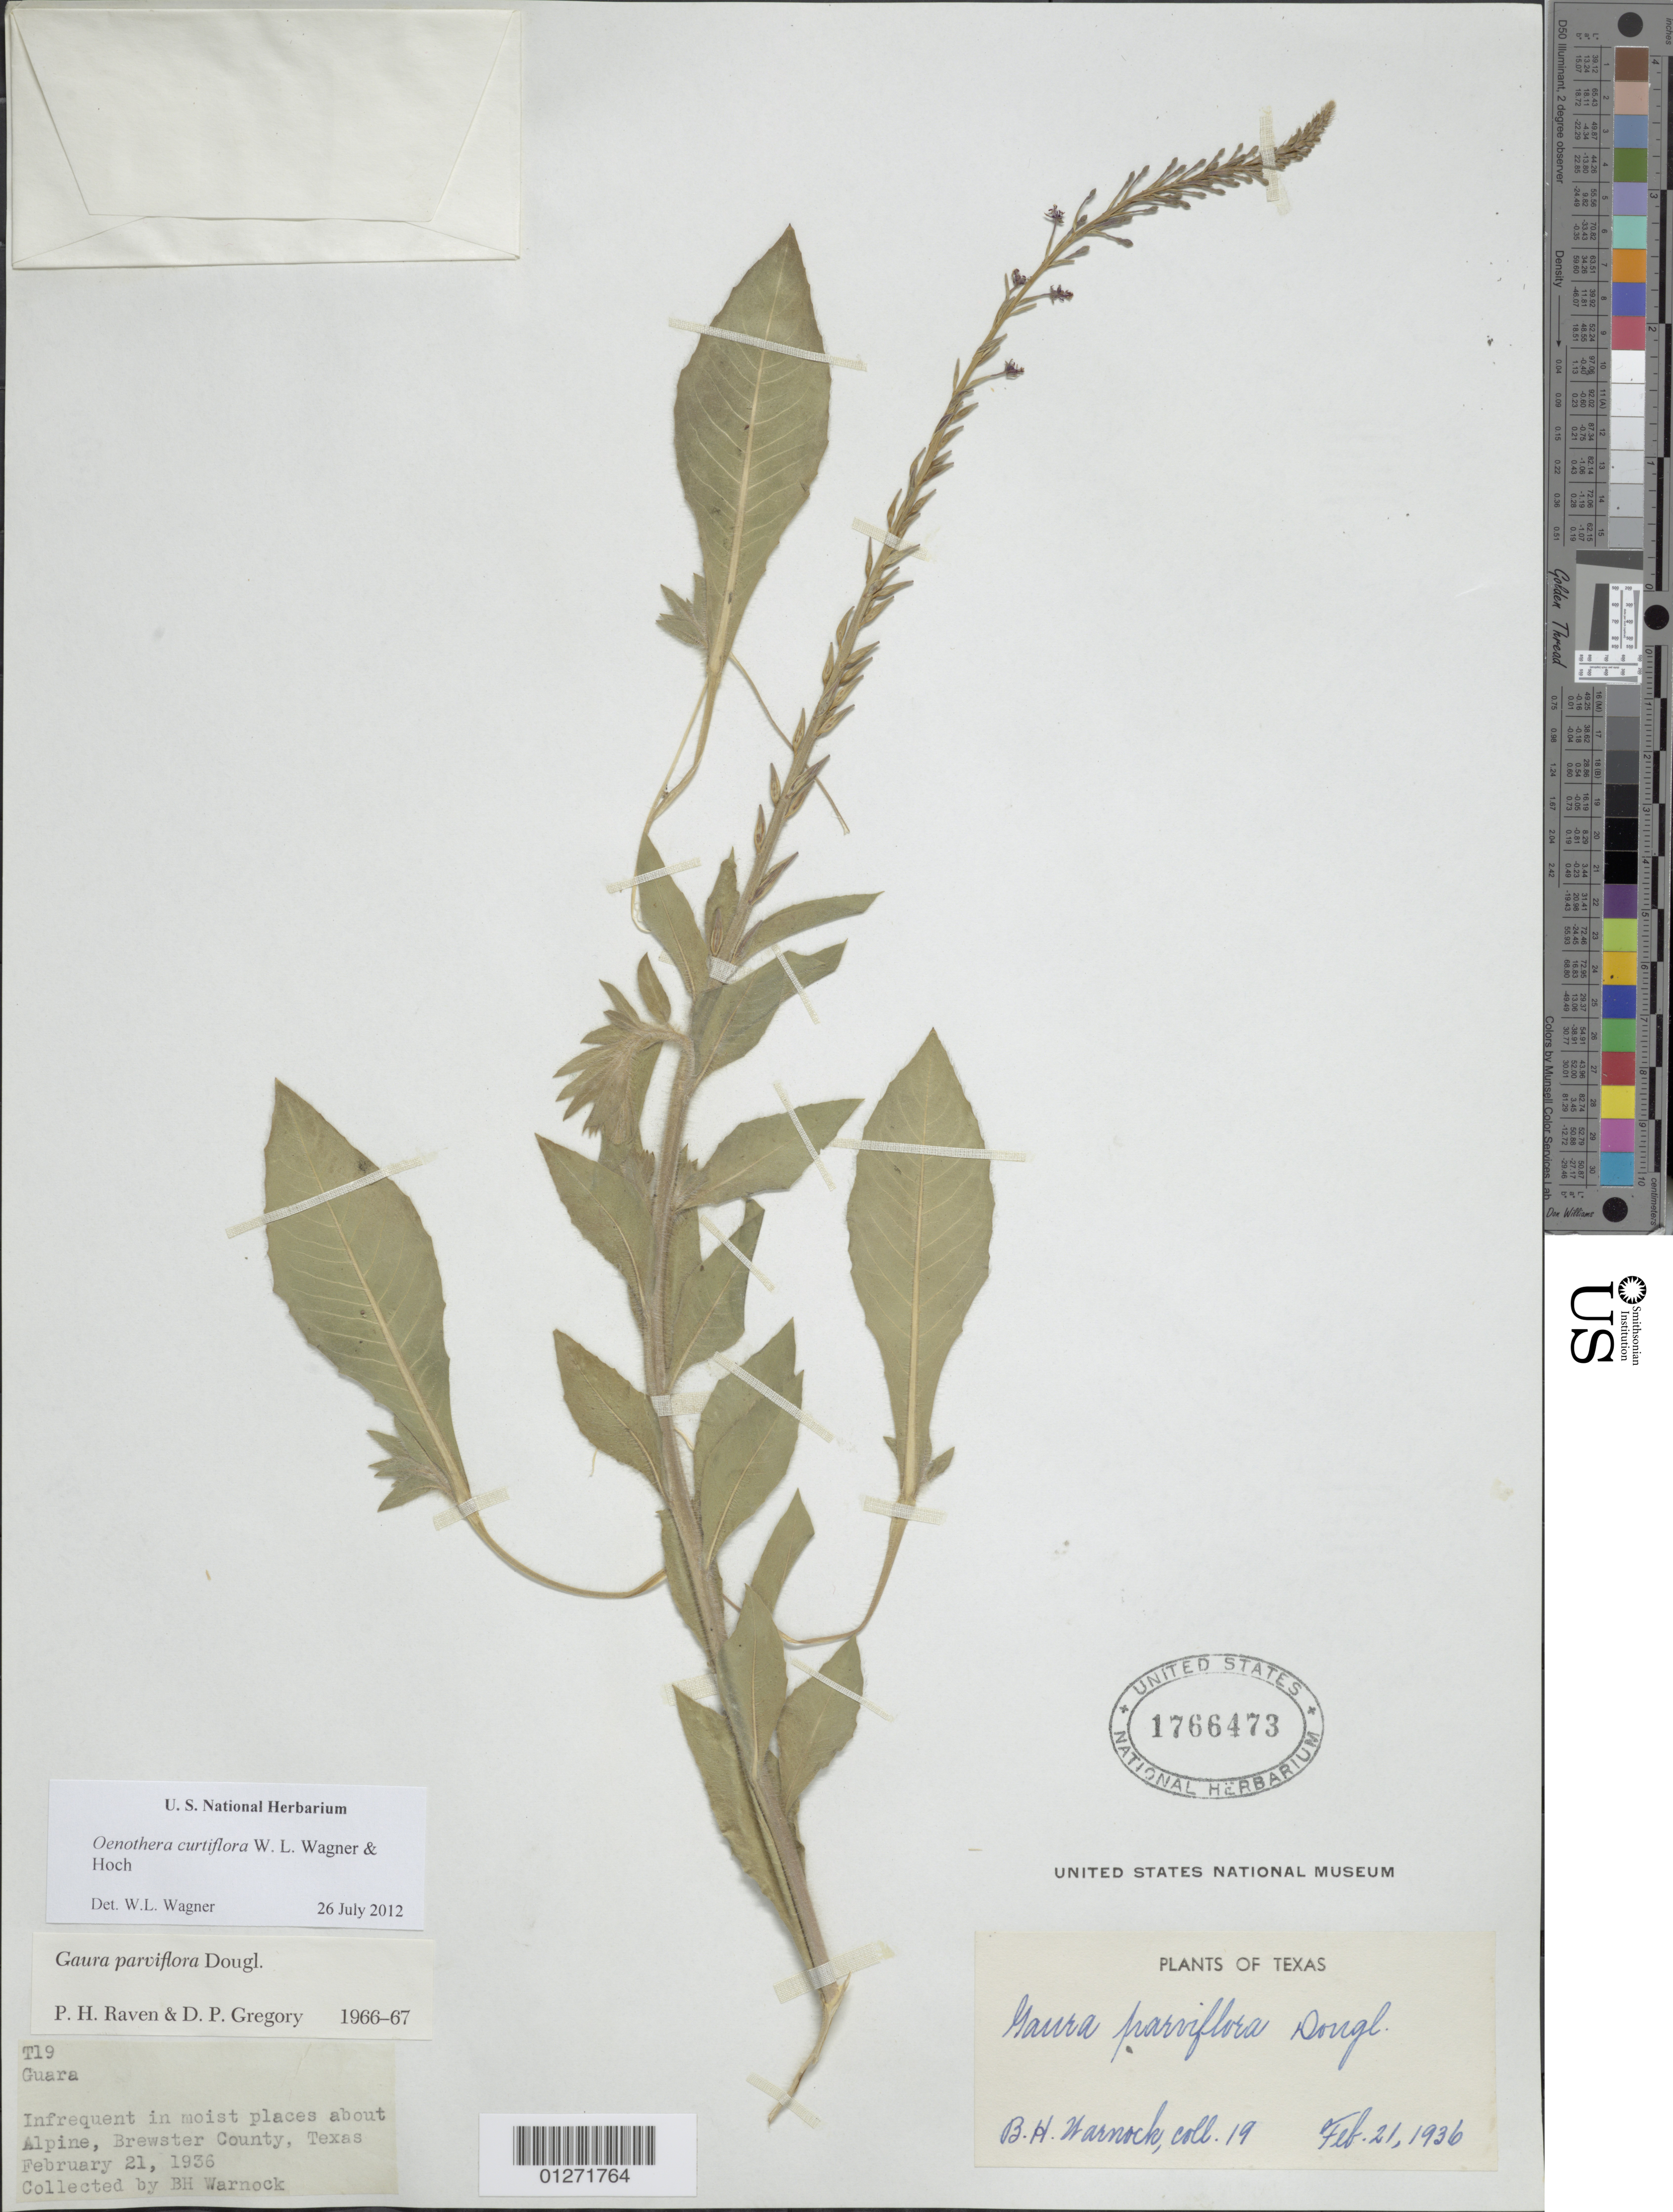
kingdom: Plantae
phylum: Tracheophyta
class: Magnoliopsida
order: Myrtales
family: Onagraceae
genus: Oenothera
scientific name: Oenothera curtiflora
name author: W.L. Wagner & Hoch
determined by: Wagner, W. L., (BOT), Smithsonian Institution - National Museum of Natural History (UNITED STATES)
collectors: B. H. Warnock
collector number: T19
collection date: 1936-02-21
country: United States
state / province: Texas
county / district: Brewster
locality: Alpine.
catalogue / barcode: US 1766473